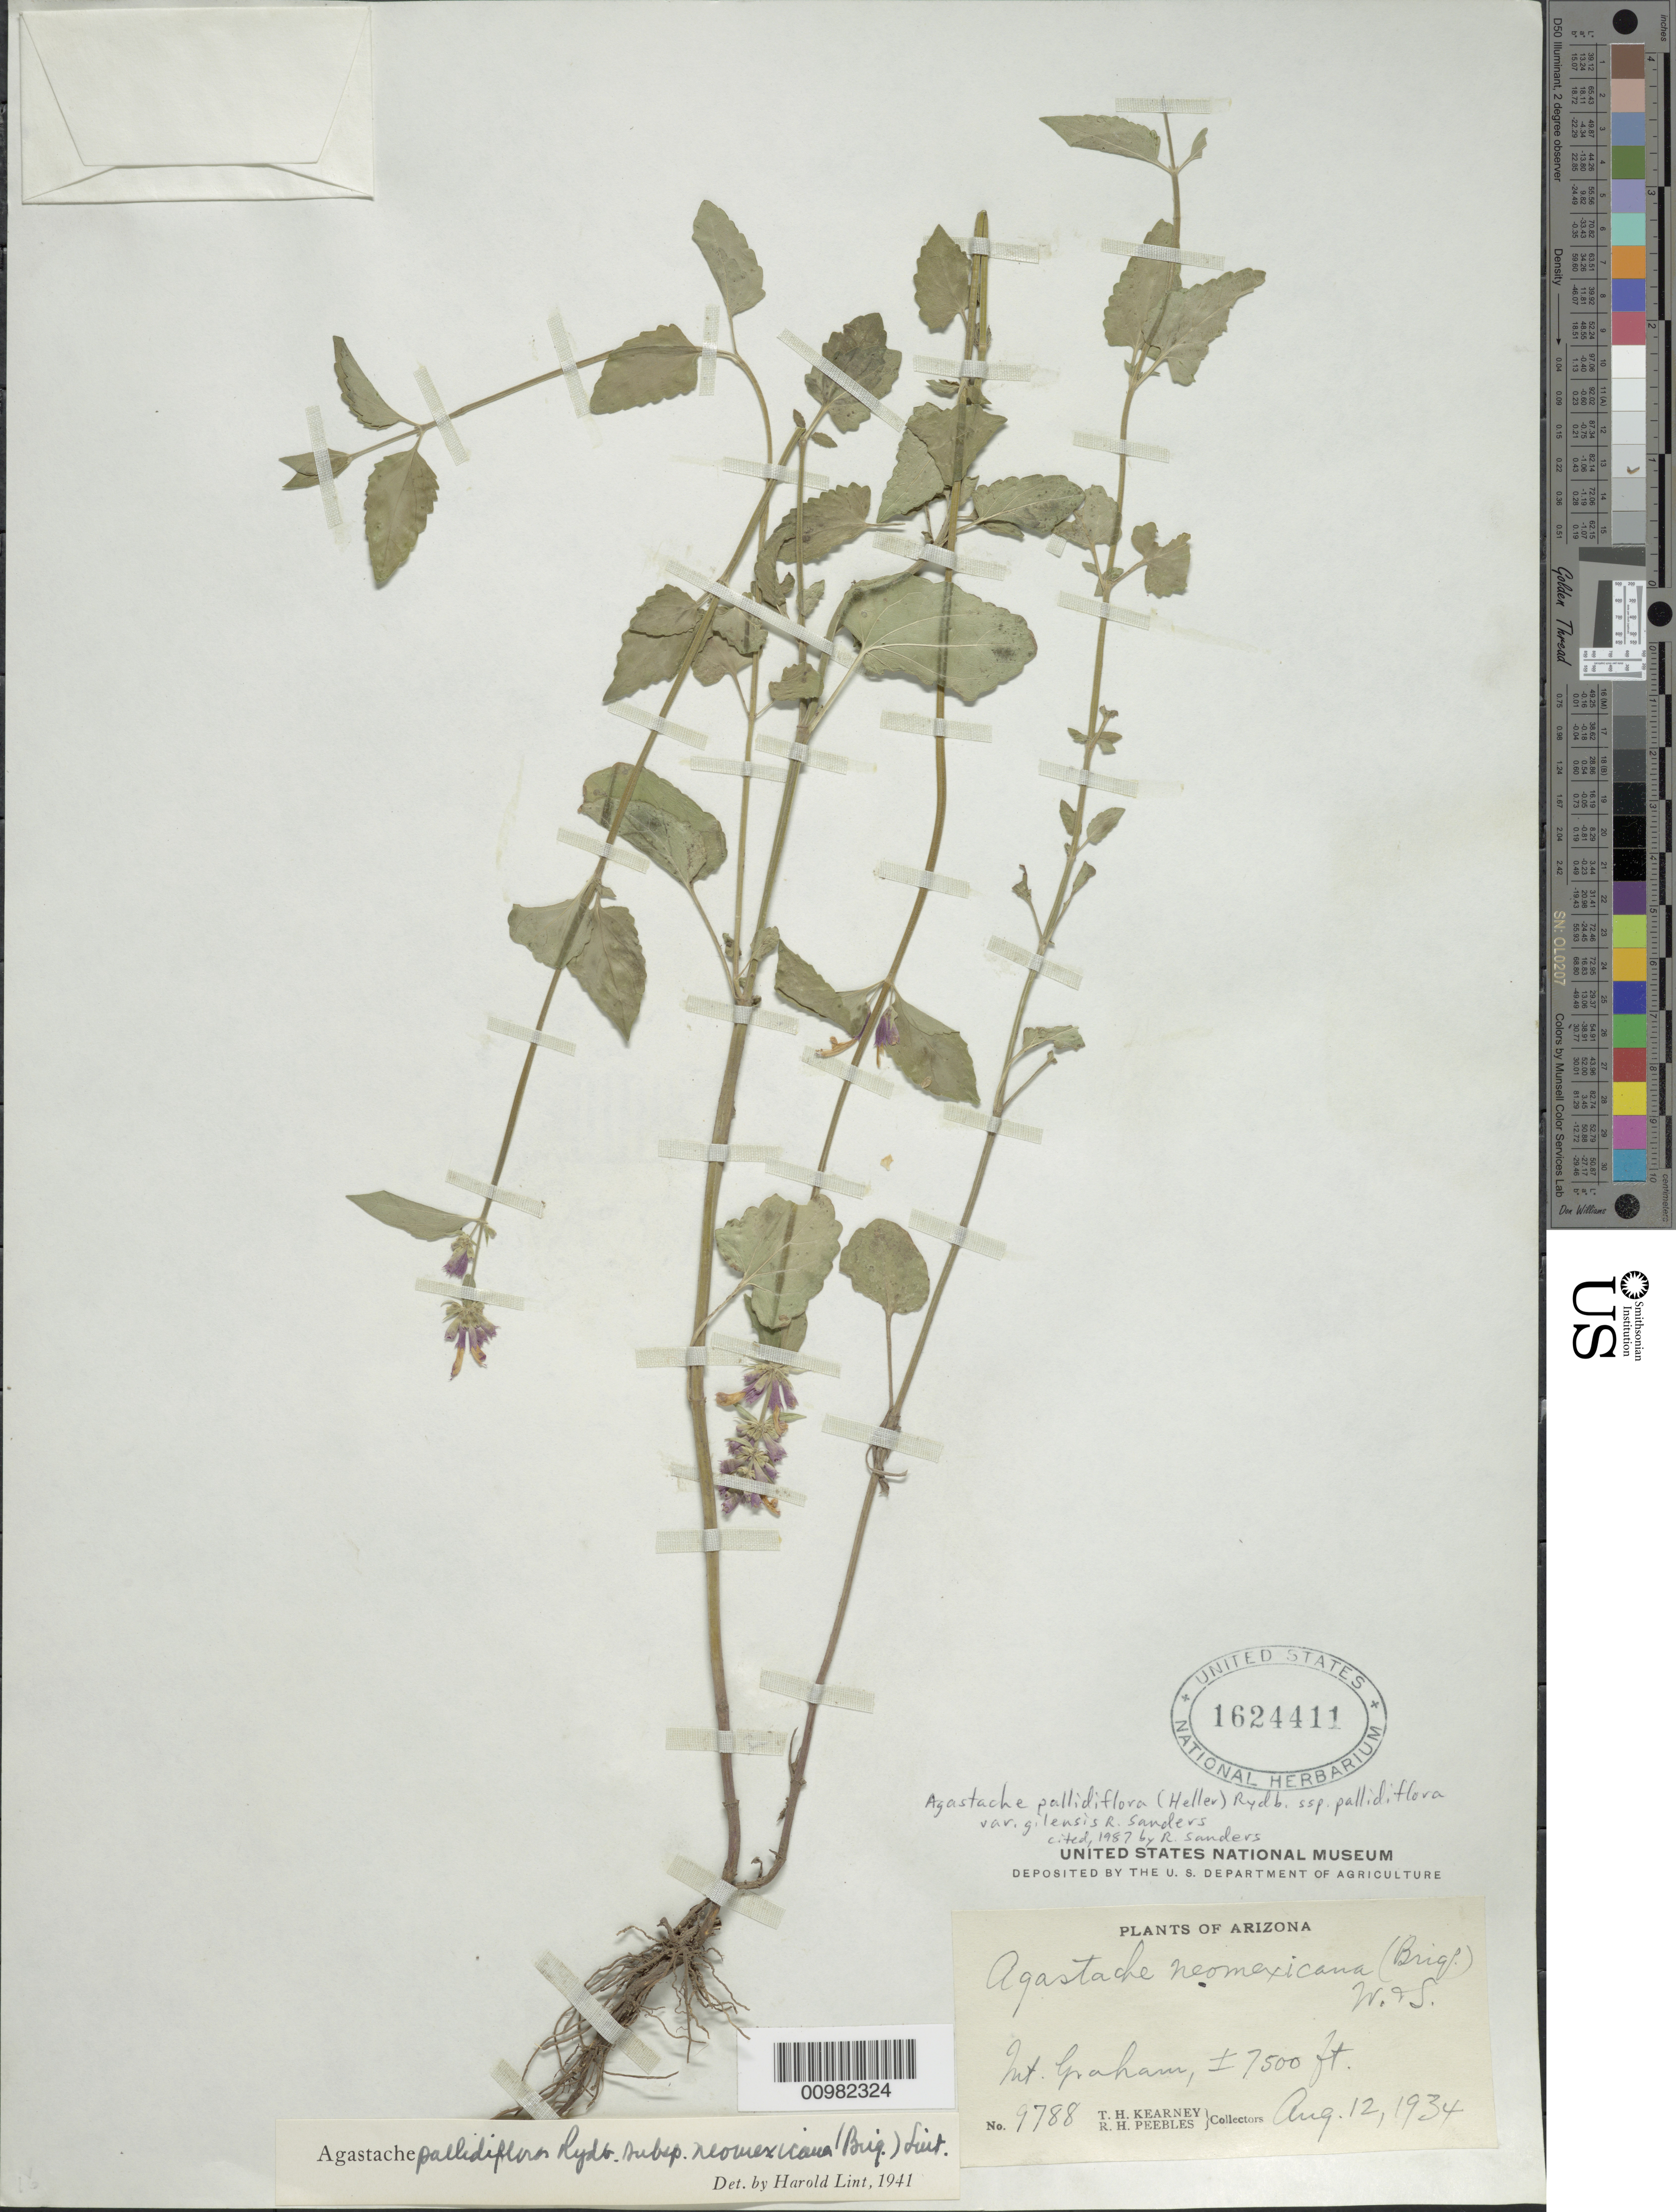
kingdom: Plantae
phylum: Tracheophyta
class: Magnoliopsida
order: Lamiales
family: Lamiaceae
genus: Agastache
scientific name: Agastache pallidiflora var. gilensis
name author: R. W. Sanders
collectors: T. H. Kearney & R. H. Peebles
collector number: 9788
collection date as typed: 12 Aug 1934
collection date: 1934-08-12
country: United States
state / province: Arizona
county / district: Graham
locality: Mount Graham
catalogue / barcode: US 1624411